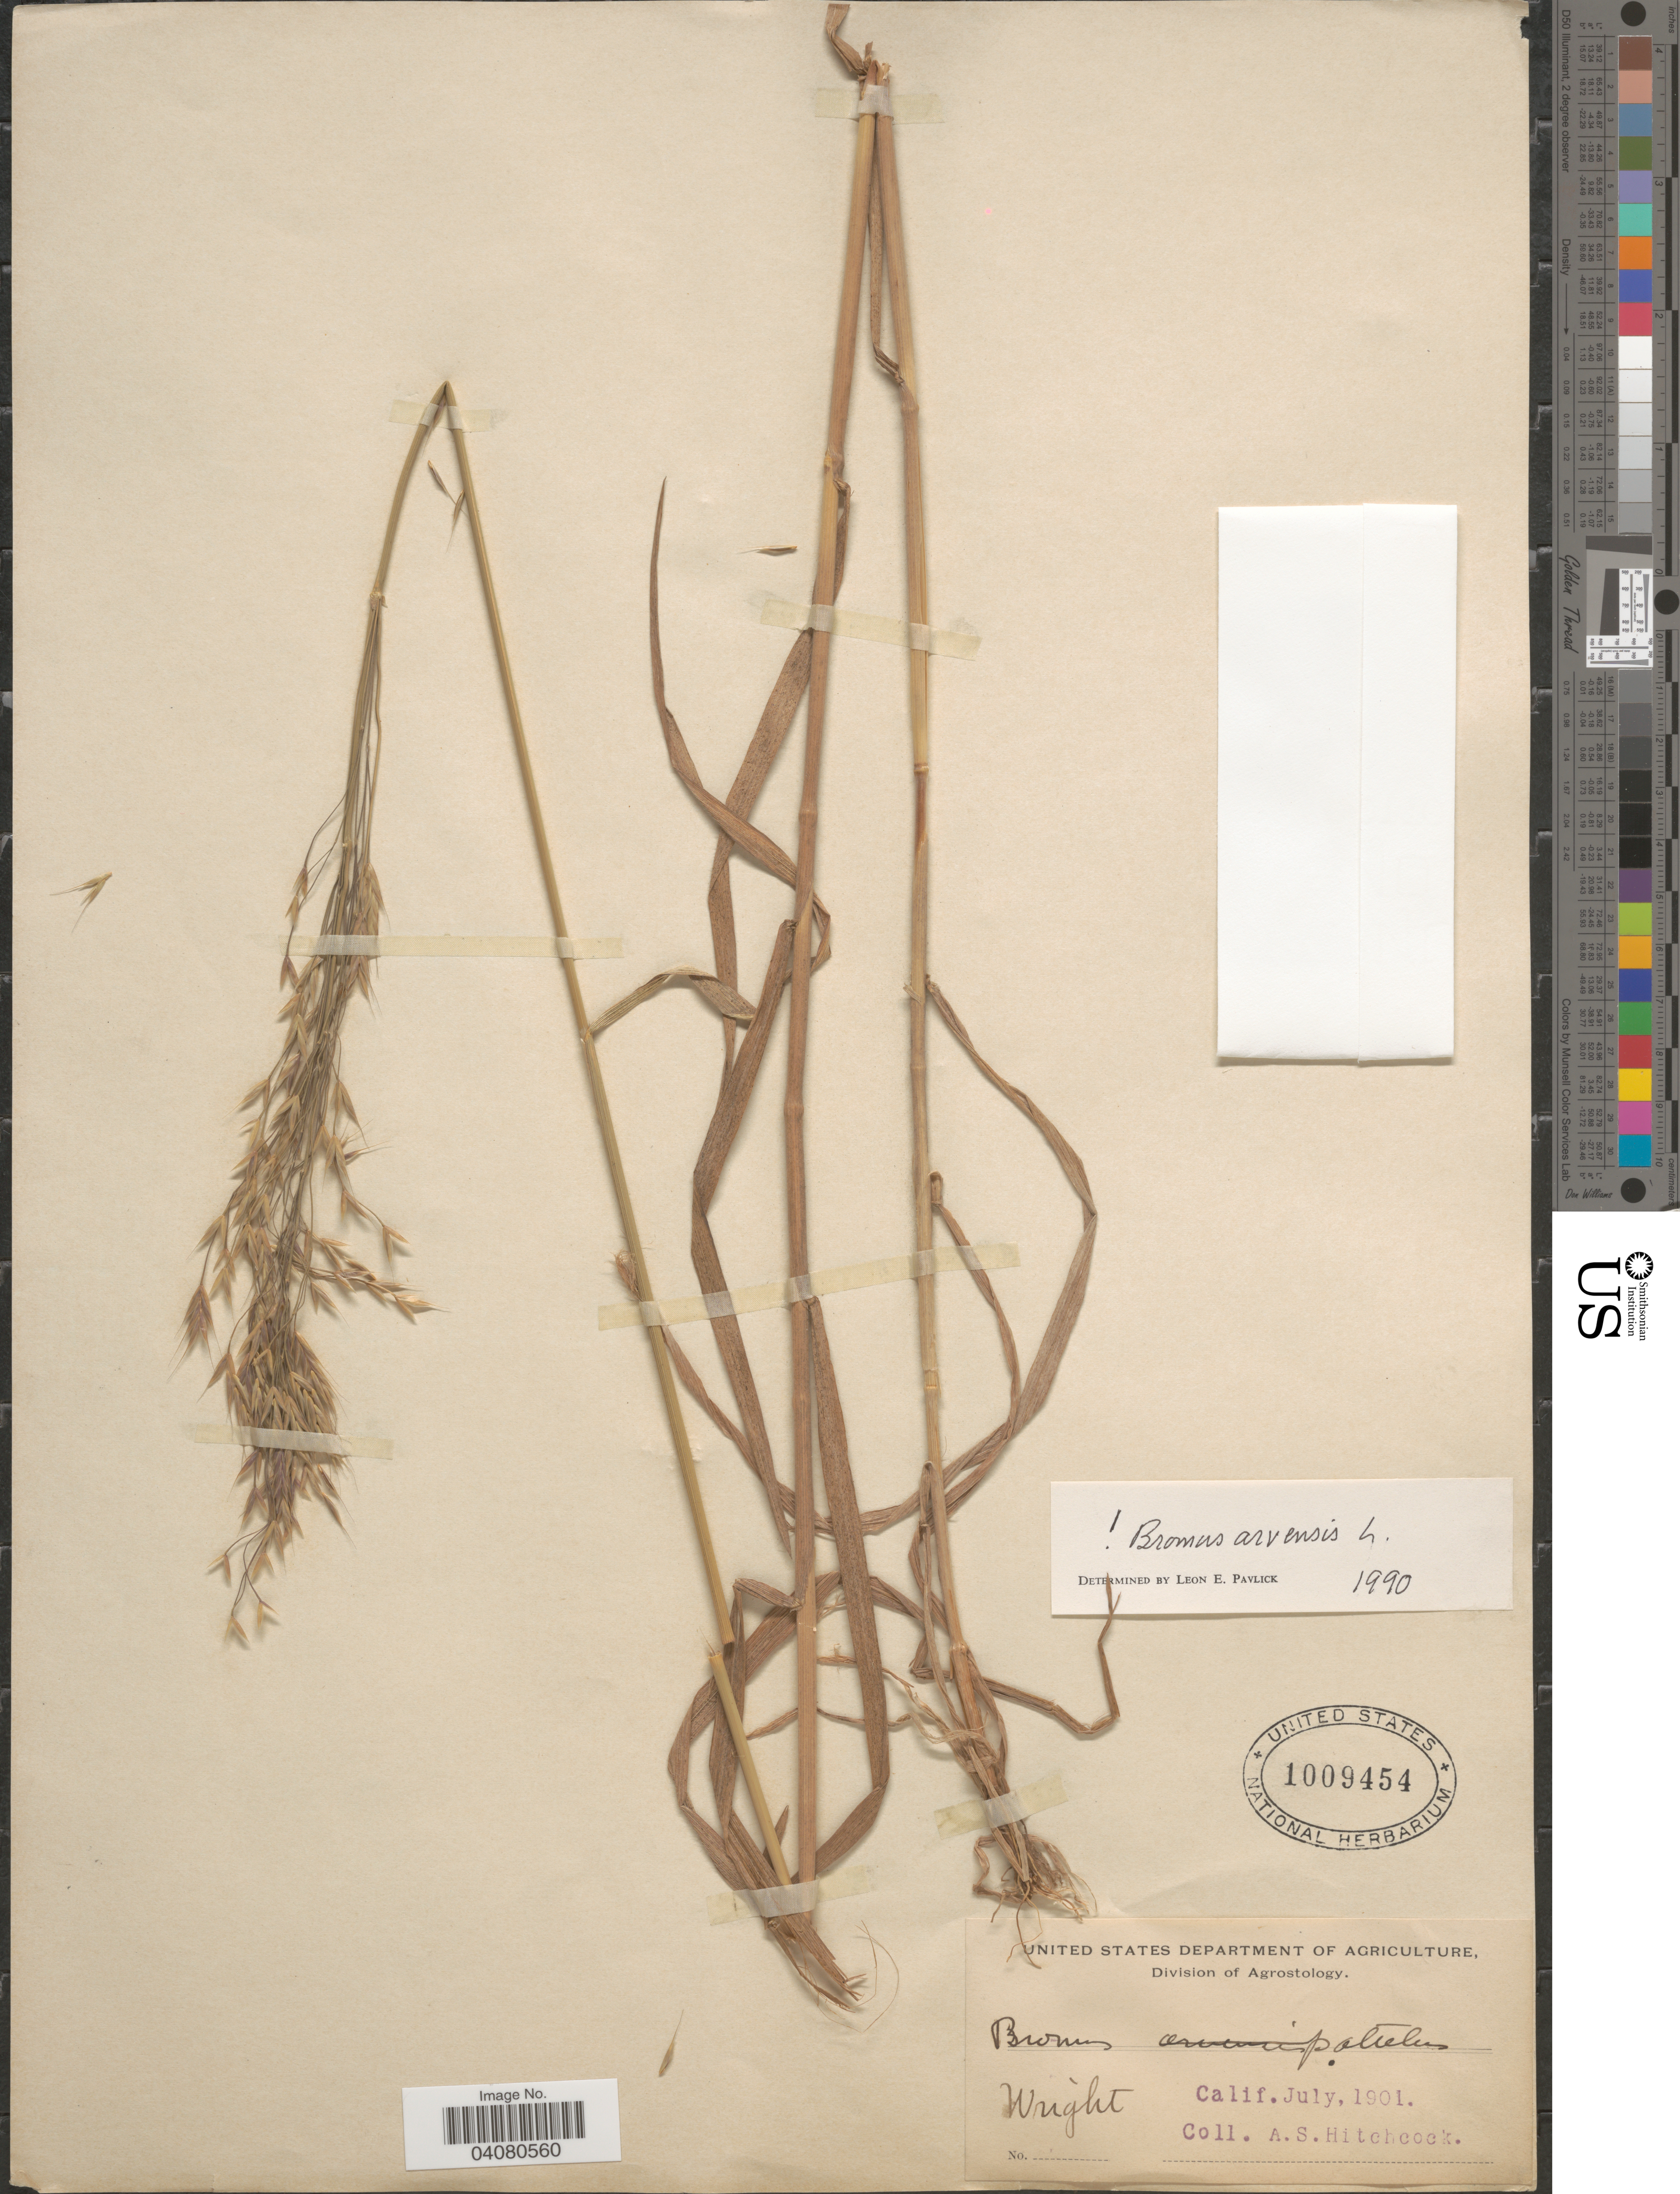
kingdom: Plantae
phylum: Tracheophyta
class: Liliopsida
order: Poales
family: Poaceae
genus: Bromus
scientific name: Bromus arvensis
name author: L.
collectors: A. S. Hitchcock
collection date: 1901-07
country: United States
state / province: California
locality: Wright.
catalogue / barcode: US 1009454